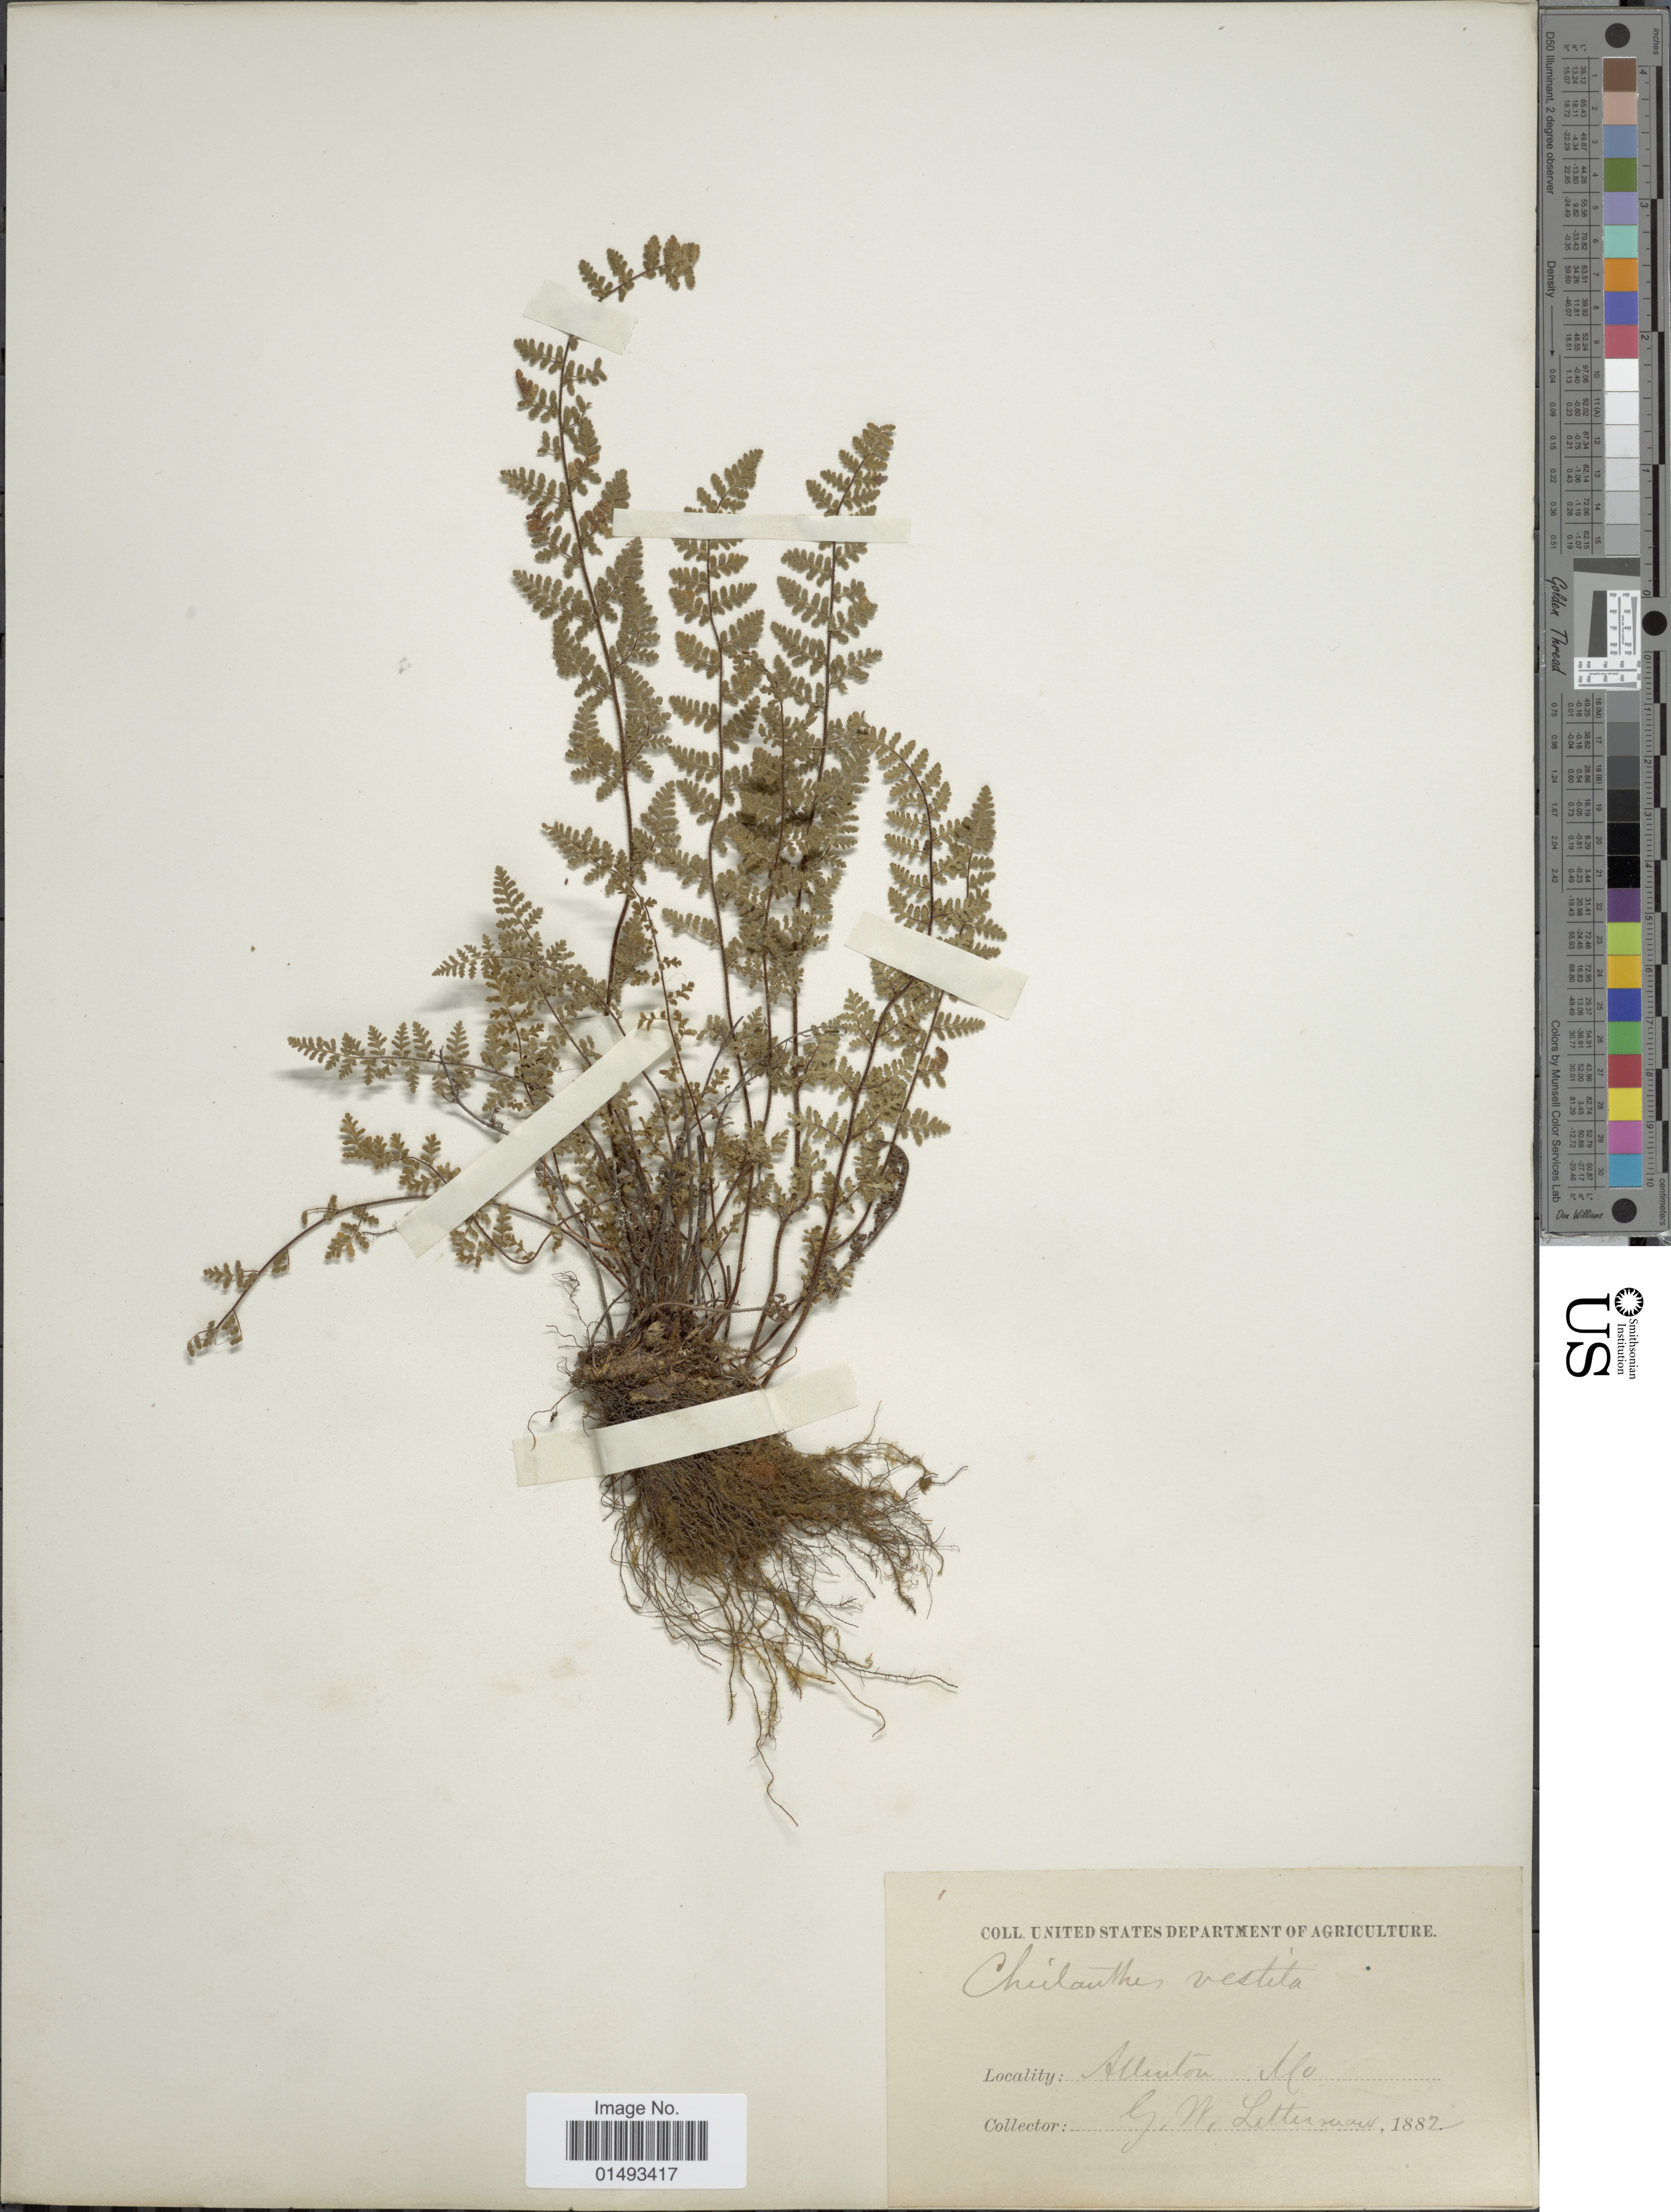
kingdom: Plantae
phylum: Tracheophyta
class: Polypodiopsida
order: Polypodiales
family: Pteridaceae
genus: Myriopteris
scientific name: Myriopteris lanosa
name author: (Michx.) Grusz & Windham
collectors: G. W. Letterman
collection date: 1882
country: United States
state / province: Missouri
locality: Allenton Mo.